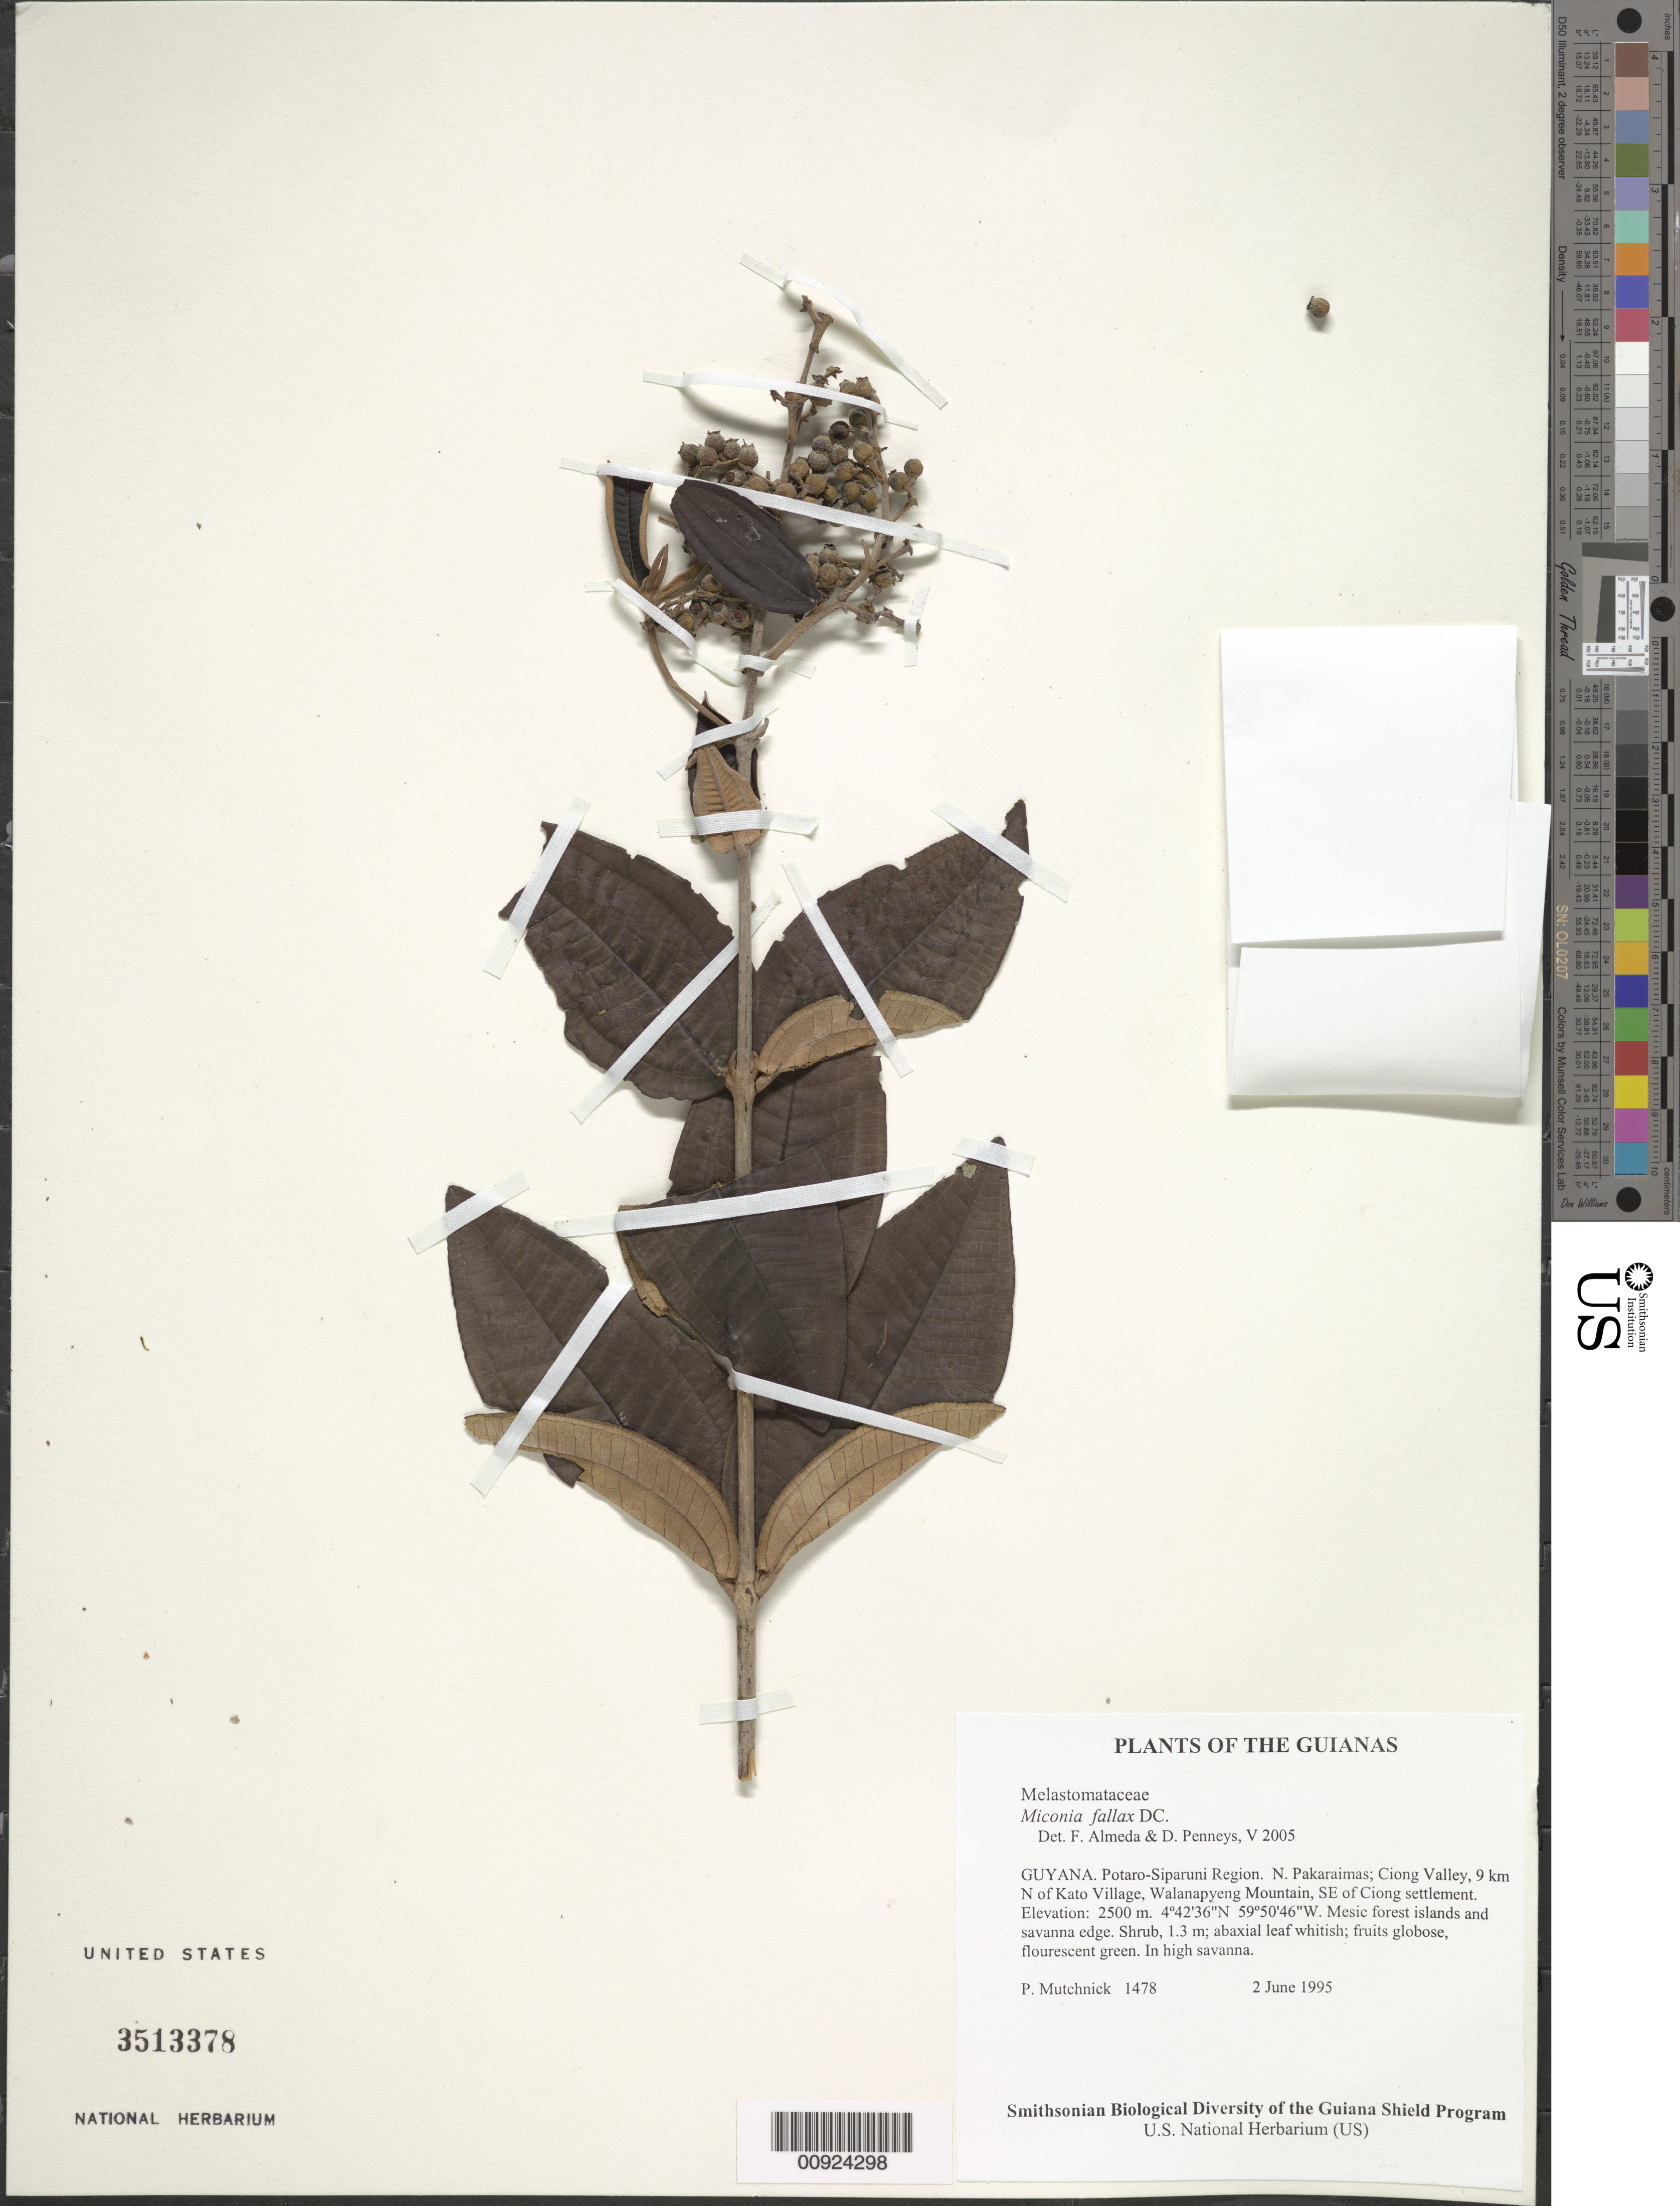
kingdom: Plantae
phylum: Tracheophyta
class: Magnoliopsida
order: Myrtales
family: Melastomataceae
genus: Miconia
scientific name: Miconia fallax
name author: DC.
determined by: Almeda, F.; Penneys, D. S.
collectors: P. Mutchnick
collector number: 1478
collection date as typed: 2 June 1995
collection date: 1995-06-02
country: Guyana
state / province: Potaro-Siparuni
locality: N. Pakaraimas; Ciong Valley, 9 km N of Kato Village, Walanapyeng Mountain, SE of Ciong settlement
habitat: Mesic forest islands and savanna edge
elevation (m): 2500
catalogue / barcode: US 3513378